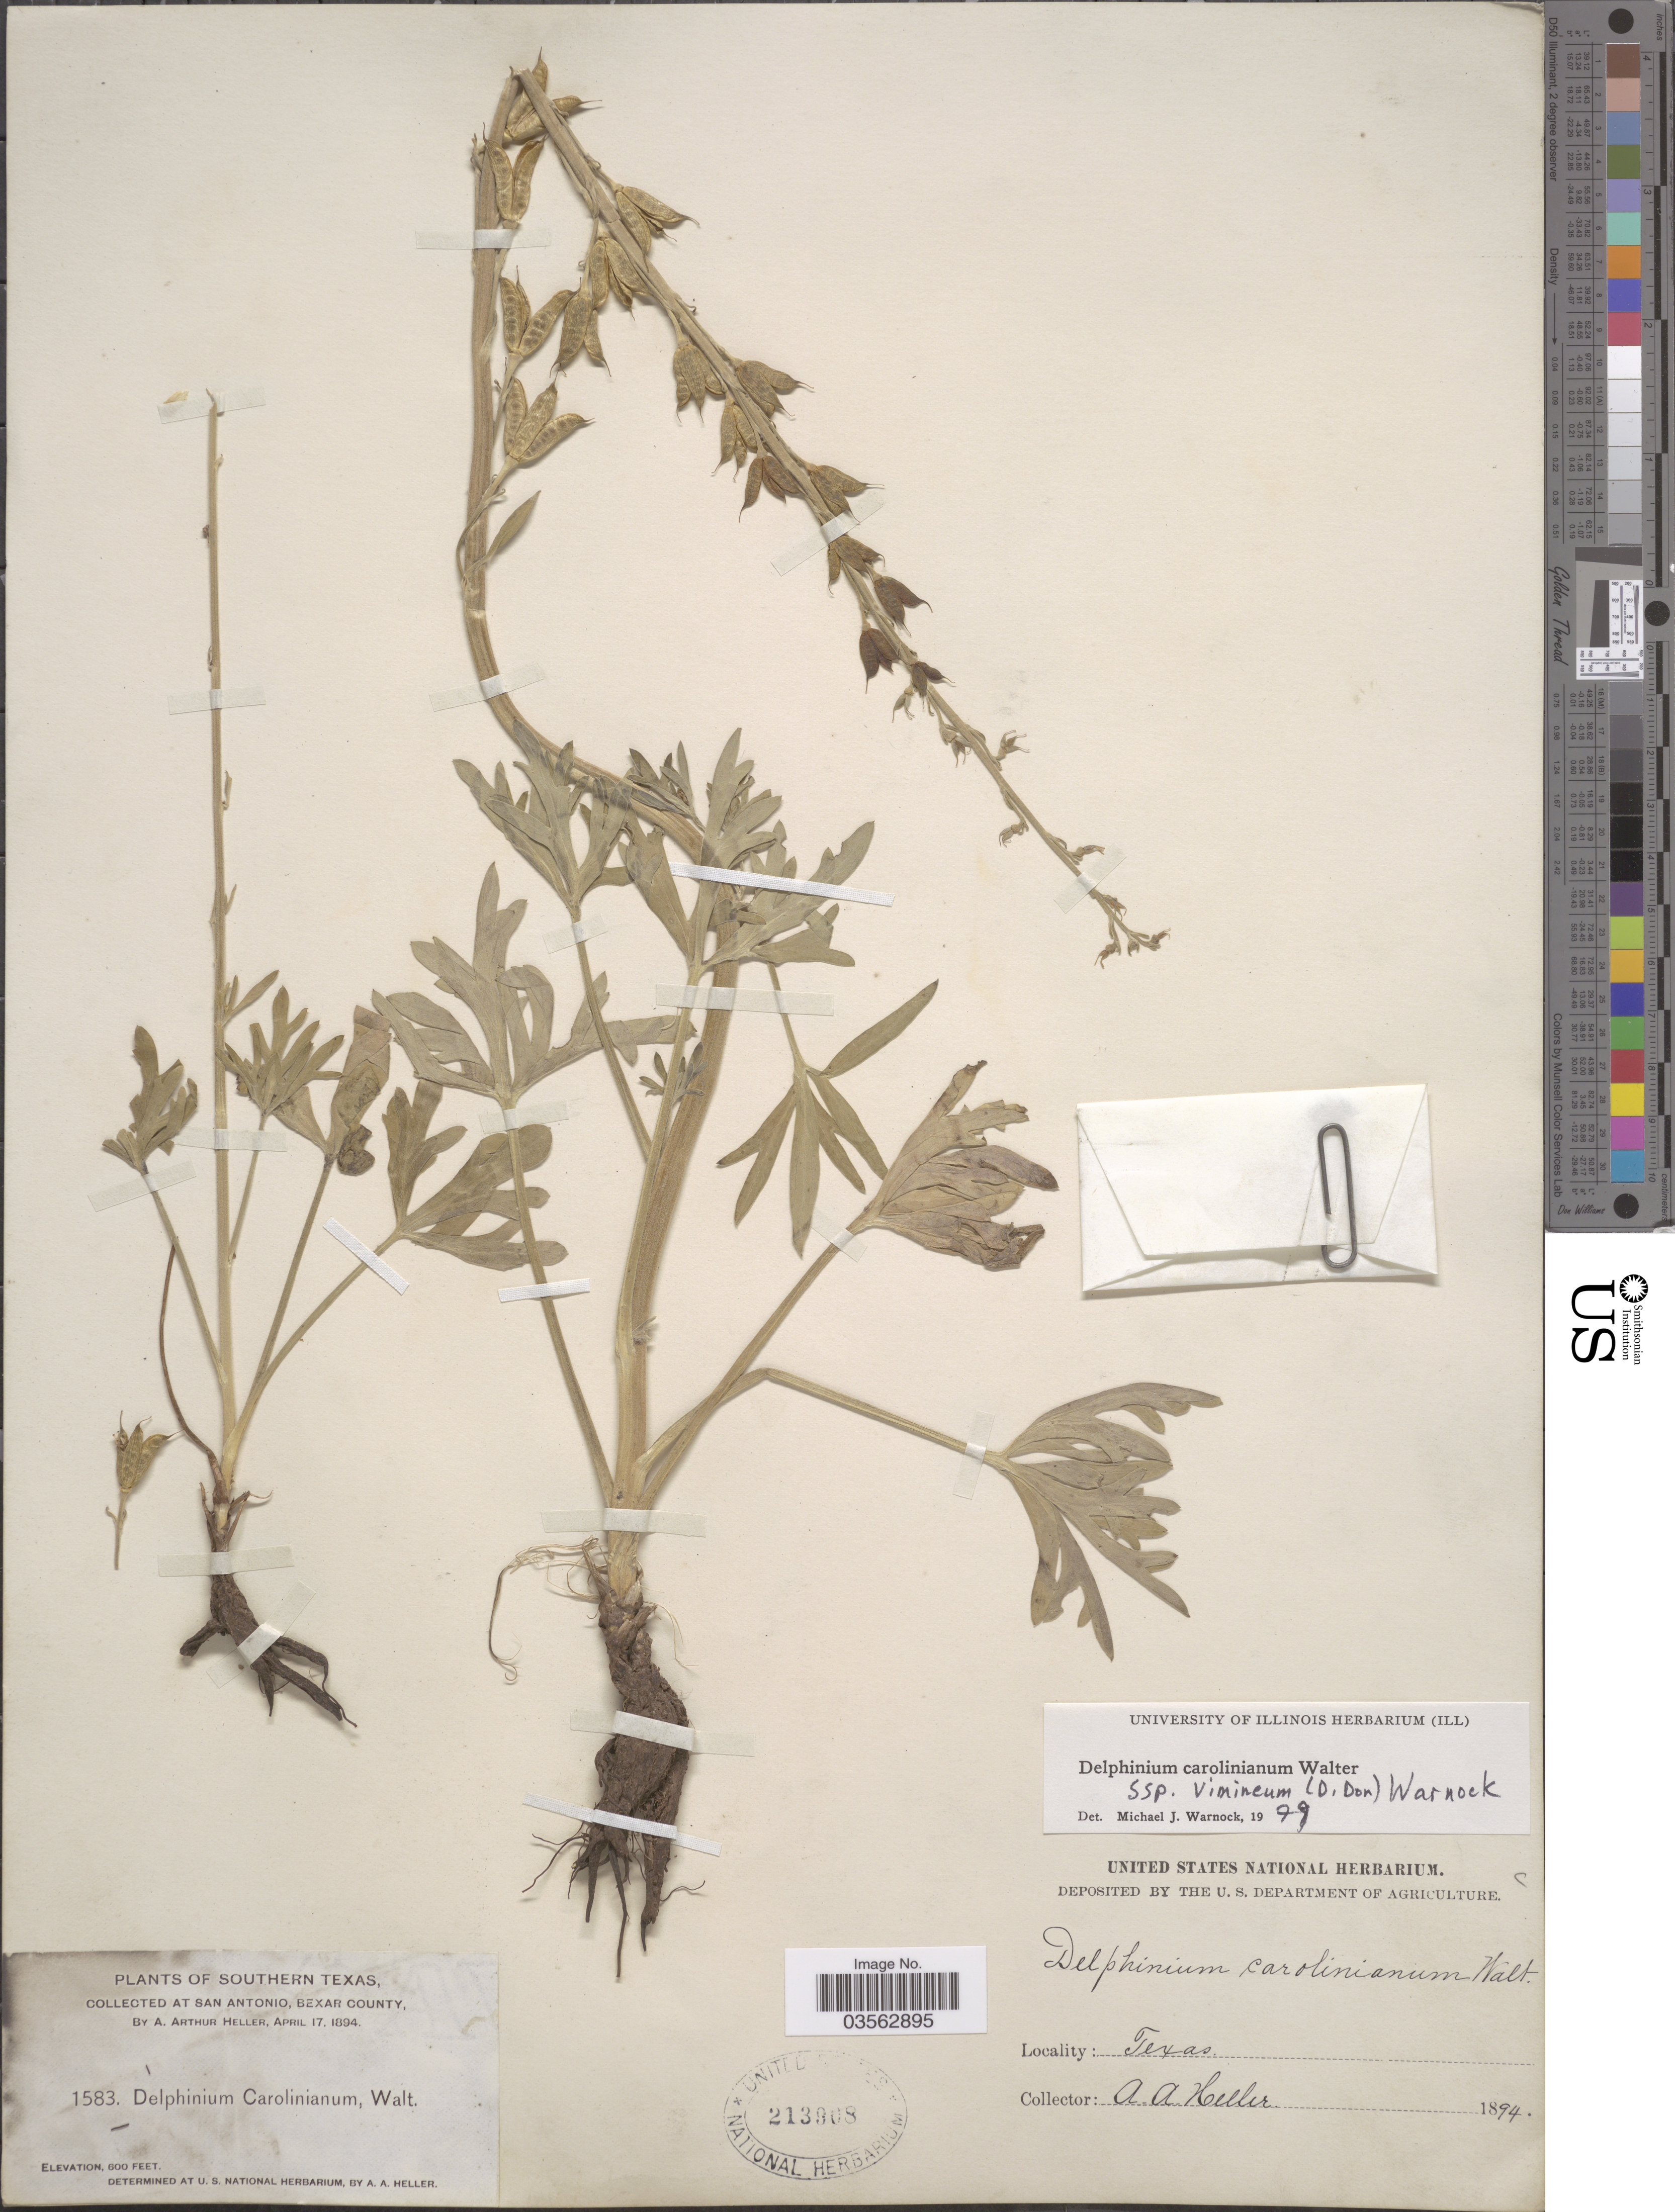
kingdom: Plantae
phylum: Tracheophyta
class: Magnoliopsida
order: Ranunculales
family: Ranunculaceae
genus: Delphinium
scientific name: Delphinium carolinianum subsp. vimineum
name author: Walter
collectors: A. A. Heller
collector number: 1583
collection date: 1894-04-17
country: United States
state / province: Texas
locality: Southern Texas. At San Antonio, Bexar County.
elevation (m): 183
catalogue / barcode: US 213908